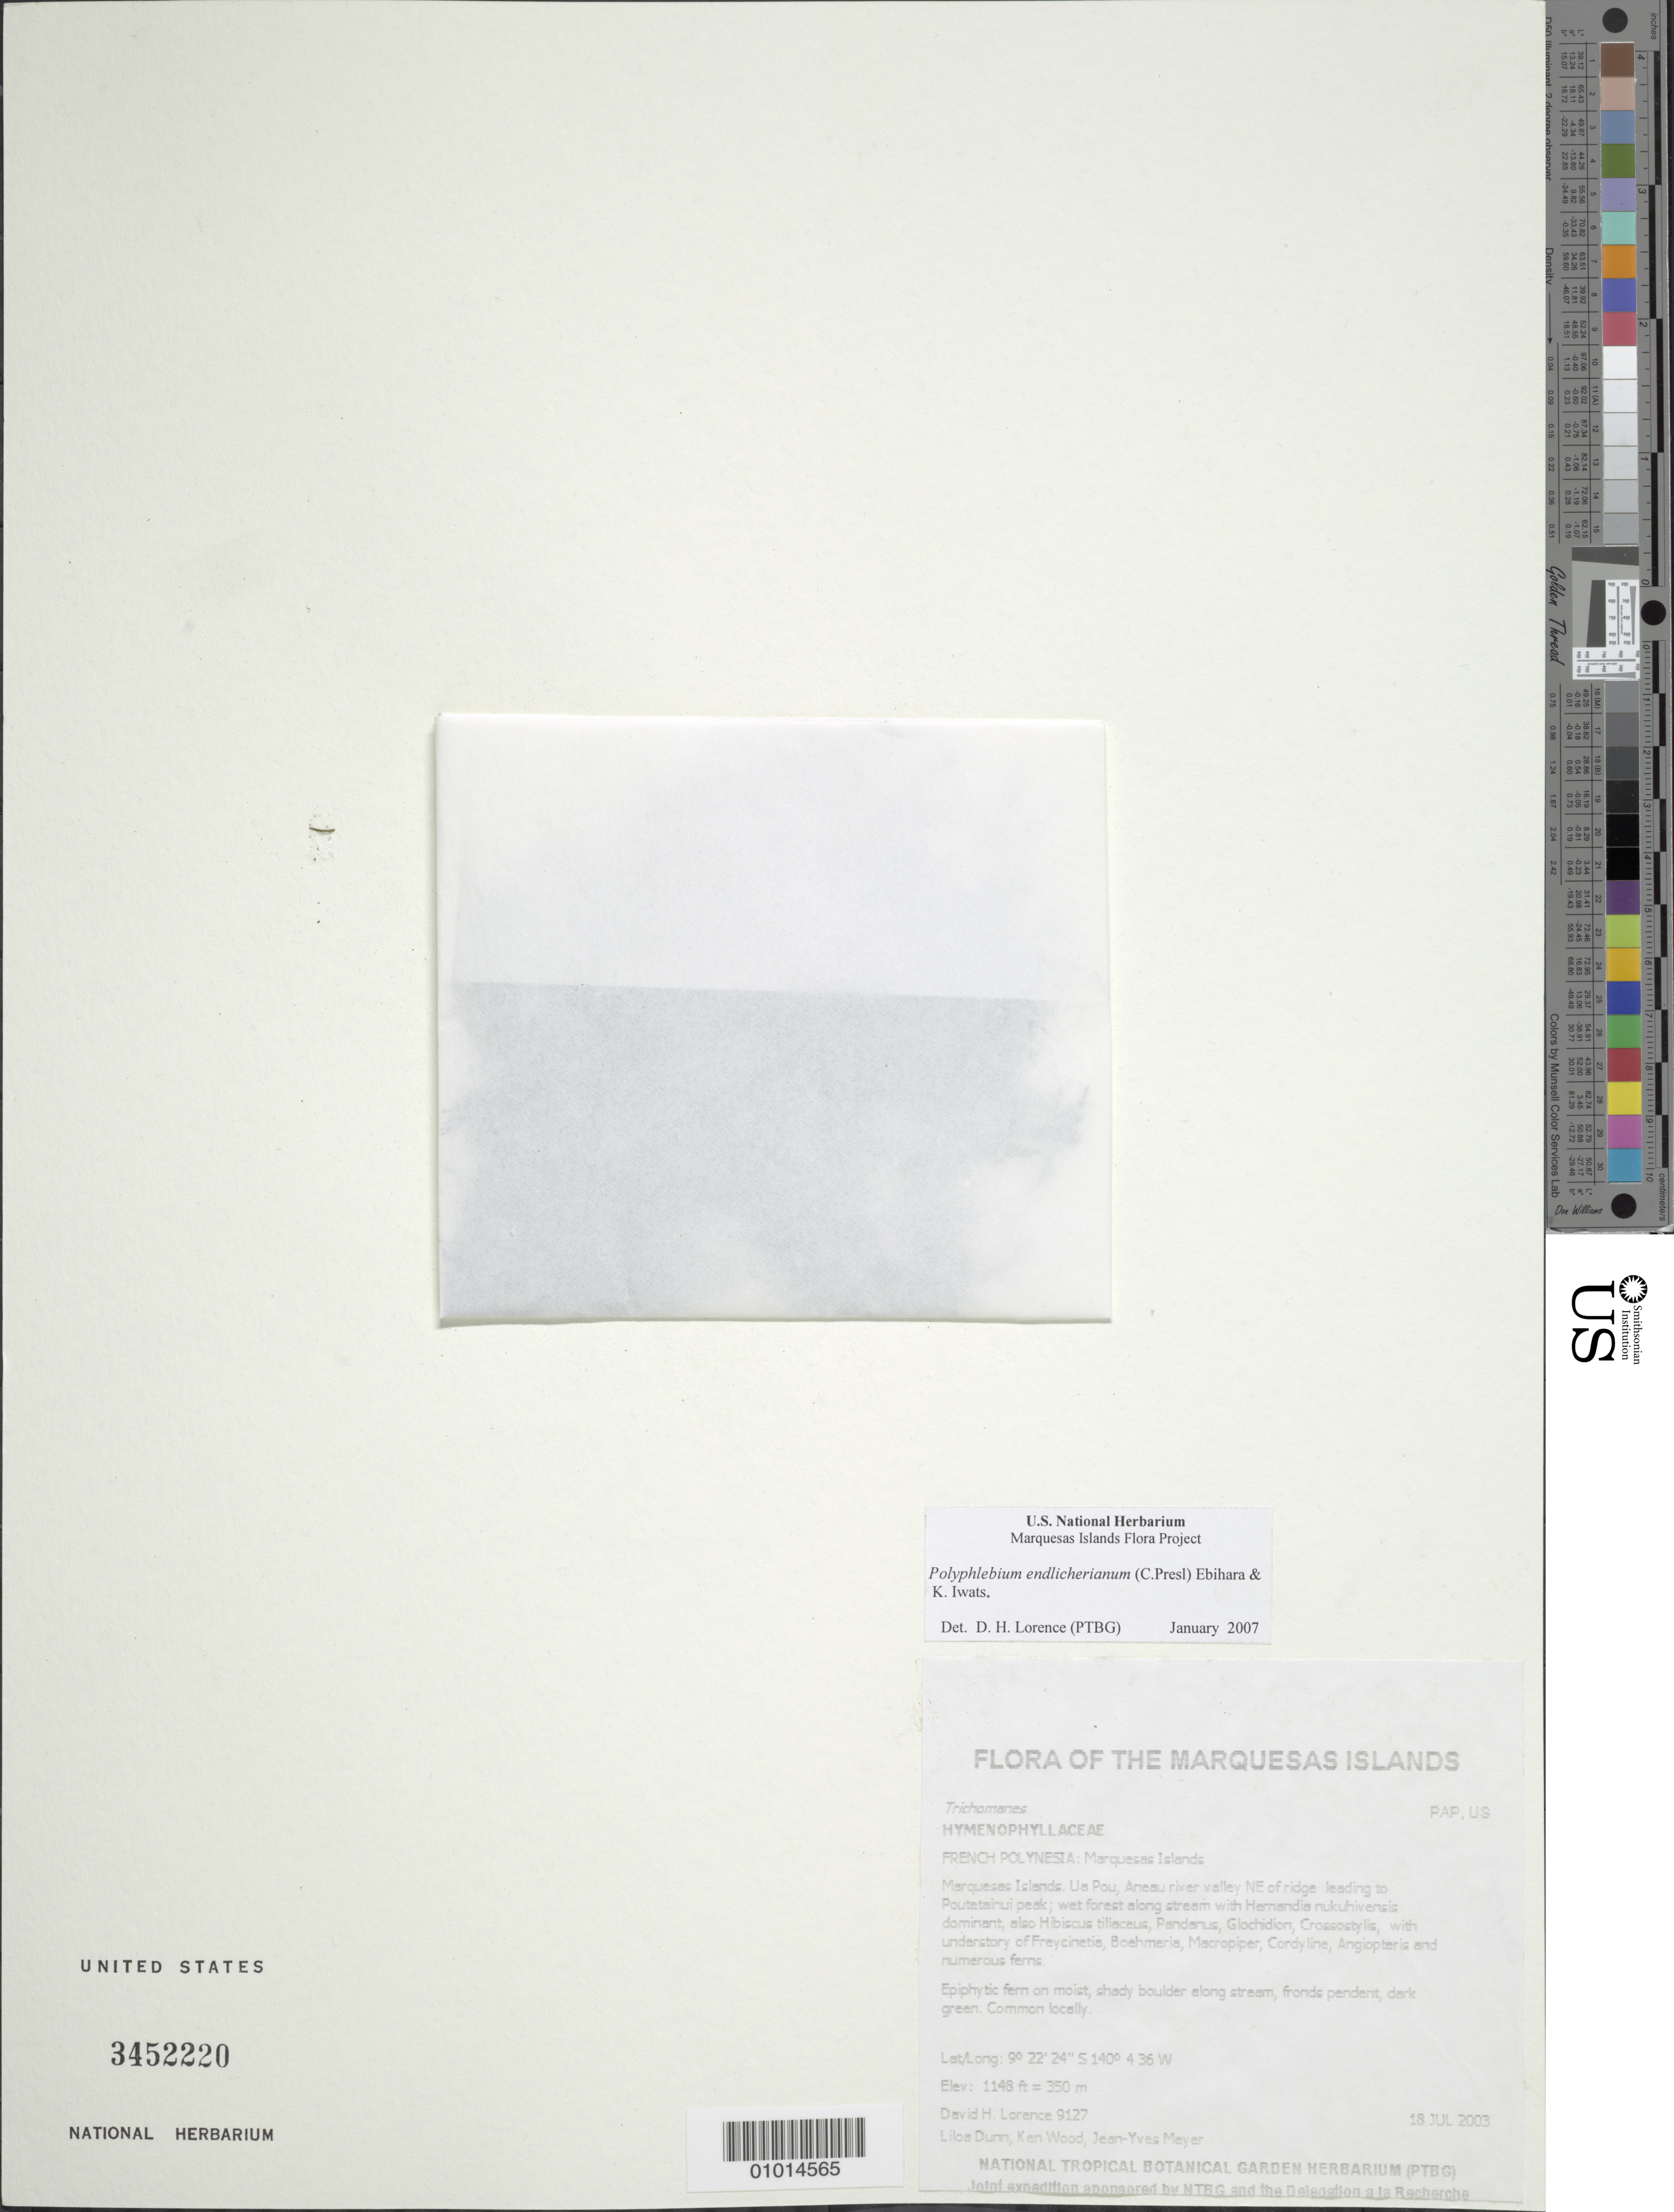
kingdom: Plantae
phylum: Tracheophyta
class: Polypodiopsida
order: Hymenophyllales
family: Hymenophyllaceae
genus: Polyphlebium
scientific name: Polyphlebium endlicherianum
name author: (C. Presl) Ebihara & K. Iwats.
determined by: Lorence, David H., (PTBG), National Tropical Botanical Garden (UNITED STATES)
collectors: D. Lorence, L. Dunn, K. R. Wood & J.-Y. Meyer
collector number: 9127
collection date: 2003-07-18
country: French Polynesia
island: Ua Pou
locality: Aneau river valley NE of ridge leading to Poutetainui peak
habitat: Wet forest along stream with Hernandia nukuhivensis dominant, also Hibiscus tiliaceus, Pandanus, Glochidion, Crossostylis, with understory of Freycinetia, Boehmeria, Macropiper, Cordyline, Angiopteris and numerous ferns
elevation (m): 350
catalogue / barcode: US 3452220